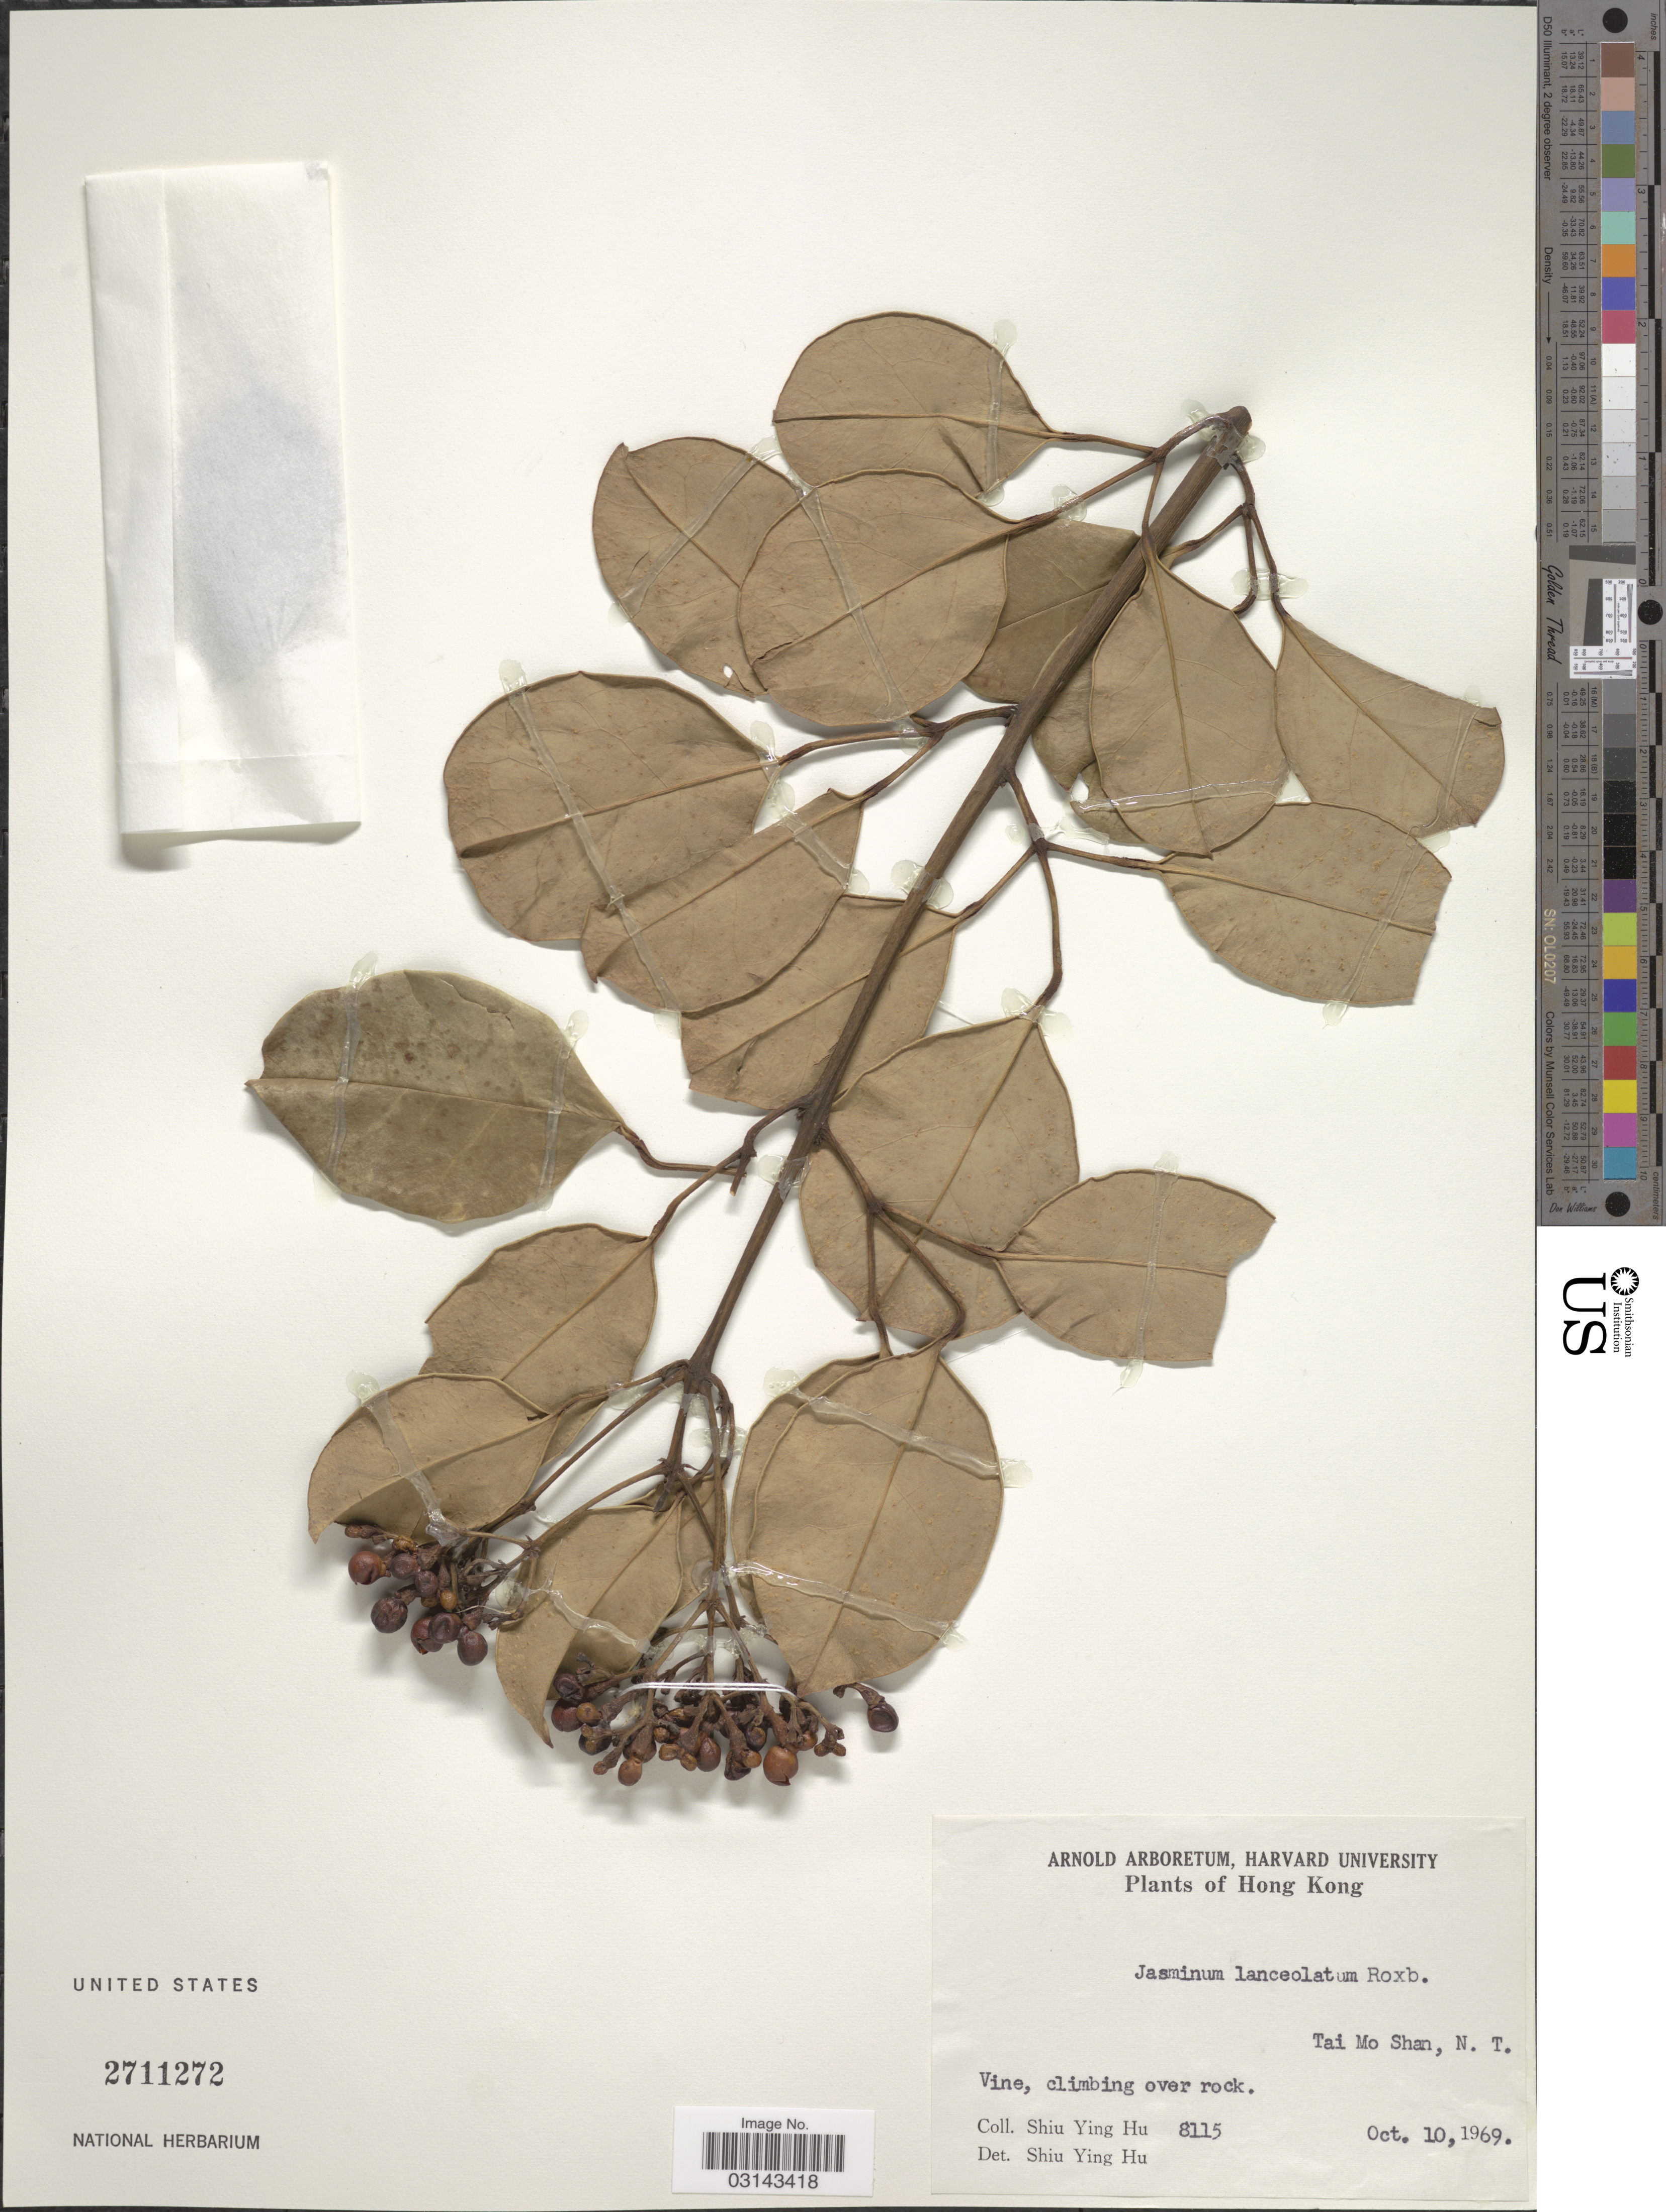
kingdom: Plantae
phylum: Tracheophyta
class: Magnoliopsida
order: Lamiales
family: Oleaceae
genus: Jasminum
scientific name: Jasminum lanceolarium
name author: Roxb.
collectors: S. Y. Hu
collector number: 8115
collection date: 1969-10-10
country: China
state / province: Hong Kong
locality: Tai Mo Shan, N. T.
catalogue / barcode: US 2711272